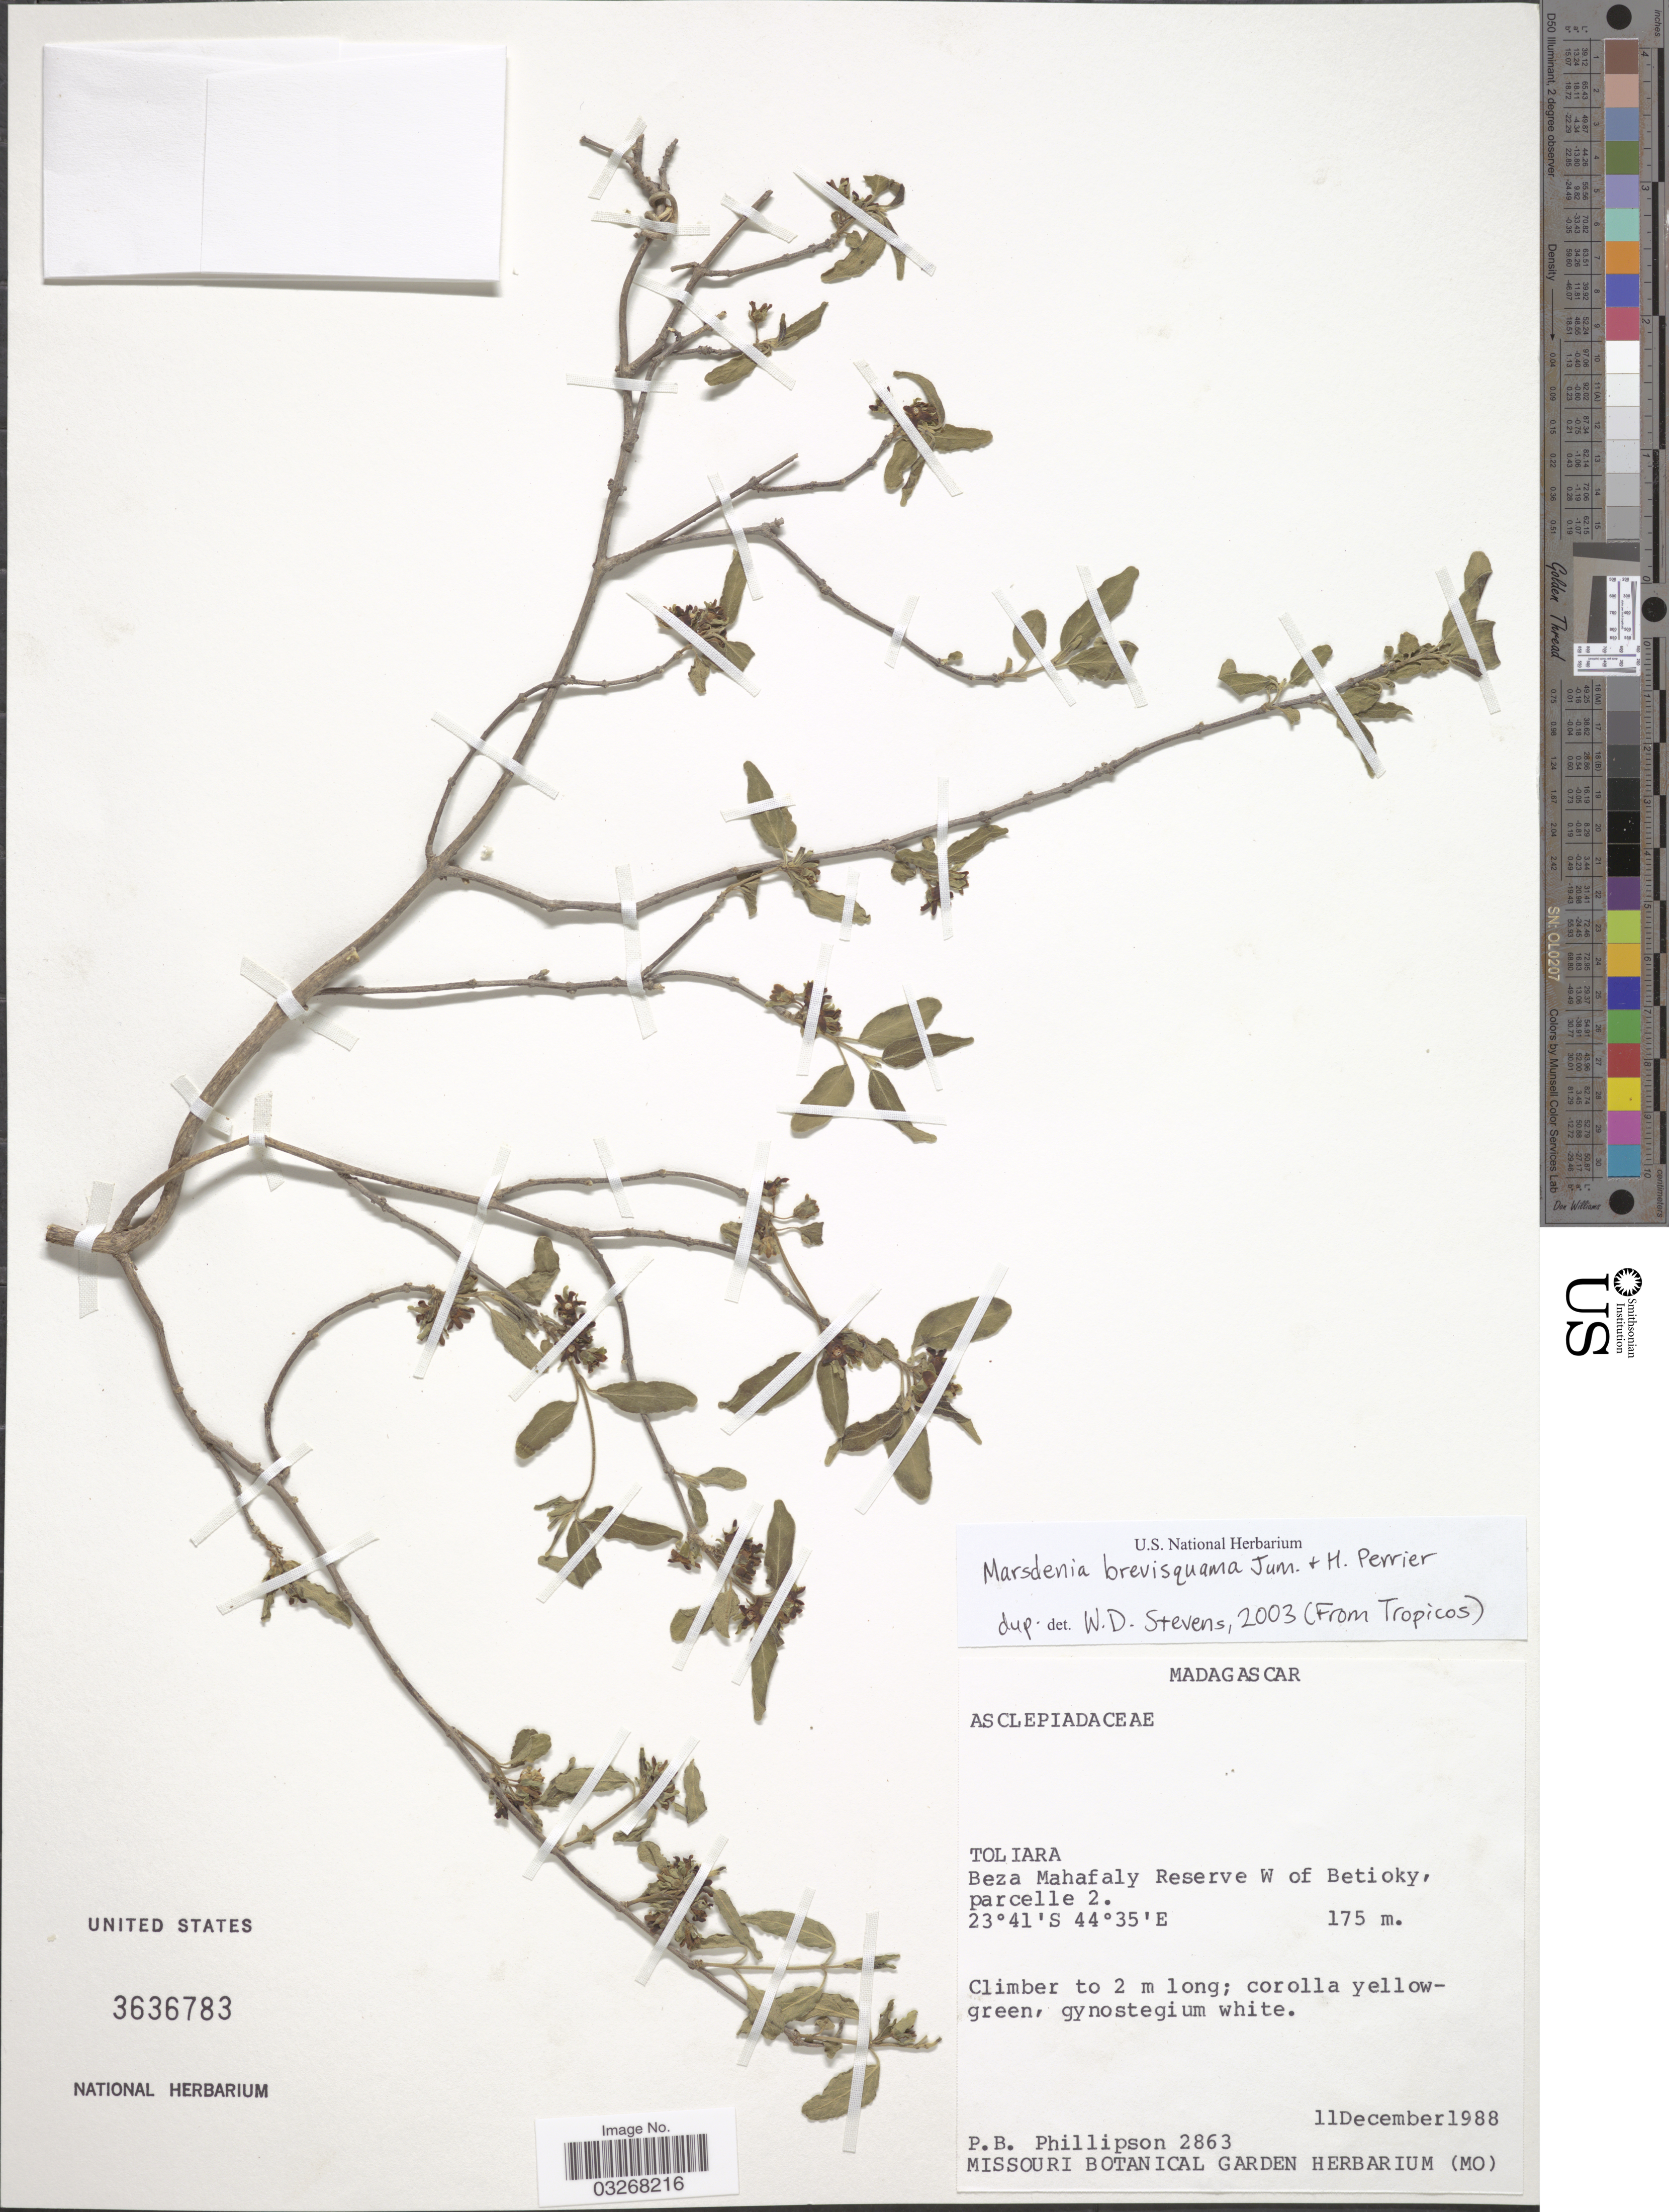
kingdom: Plantae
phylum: Tracheophyta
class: Magnoliopsida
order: Gentianales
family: Apocynaceae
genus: Marsdenia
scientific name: Marsdenia brevisquama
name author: Jum. & H. Perrier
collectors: P. B. Phillipson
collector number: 2863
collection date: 1988-12-11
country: Madagascar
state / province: Atsimo-Andrefana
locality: Beza Mahafaly Reserve W of Betioky, parcelle 2.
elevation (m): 175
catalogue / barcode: US 3636783